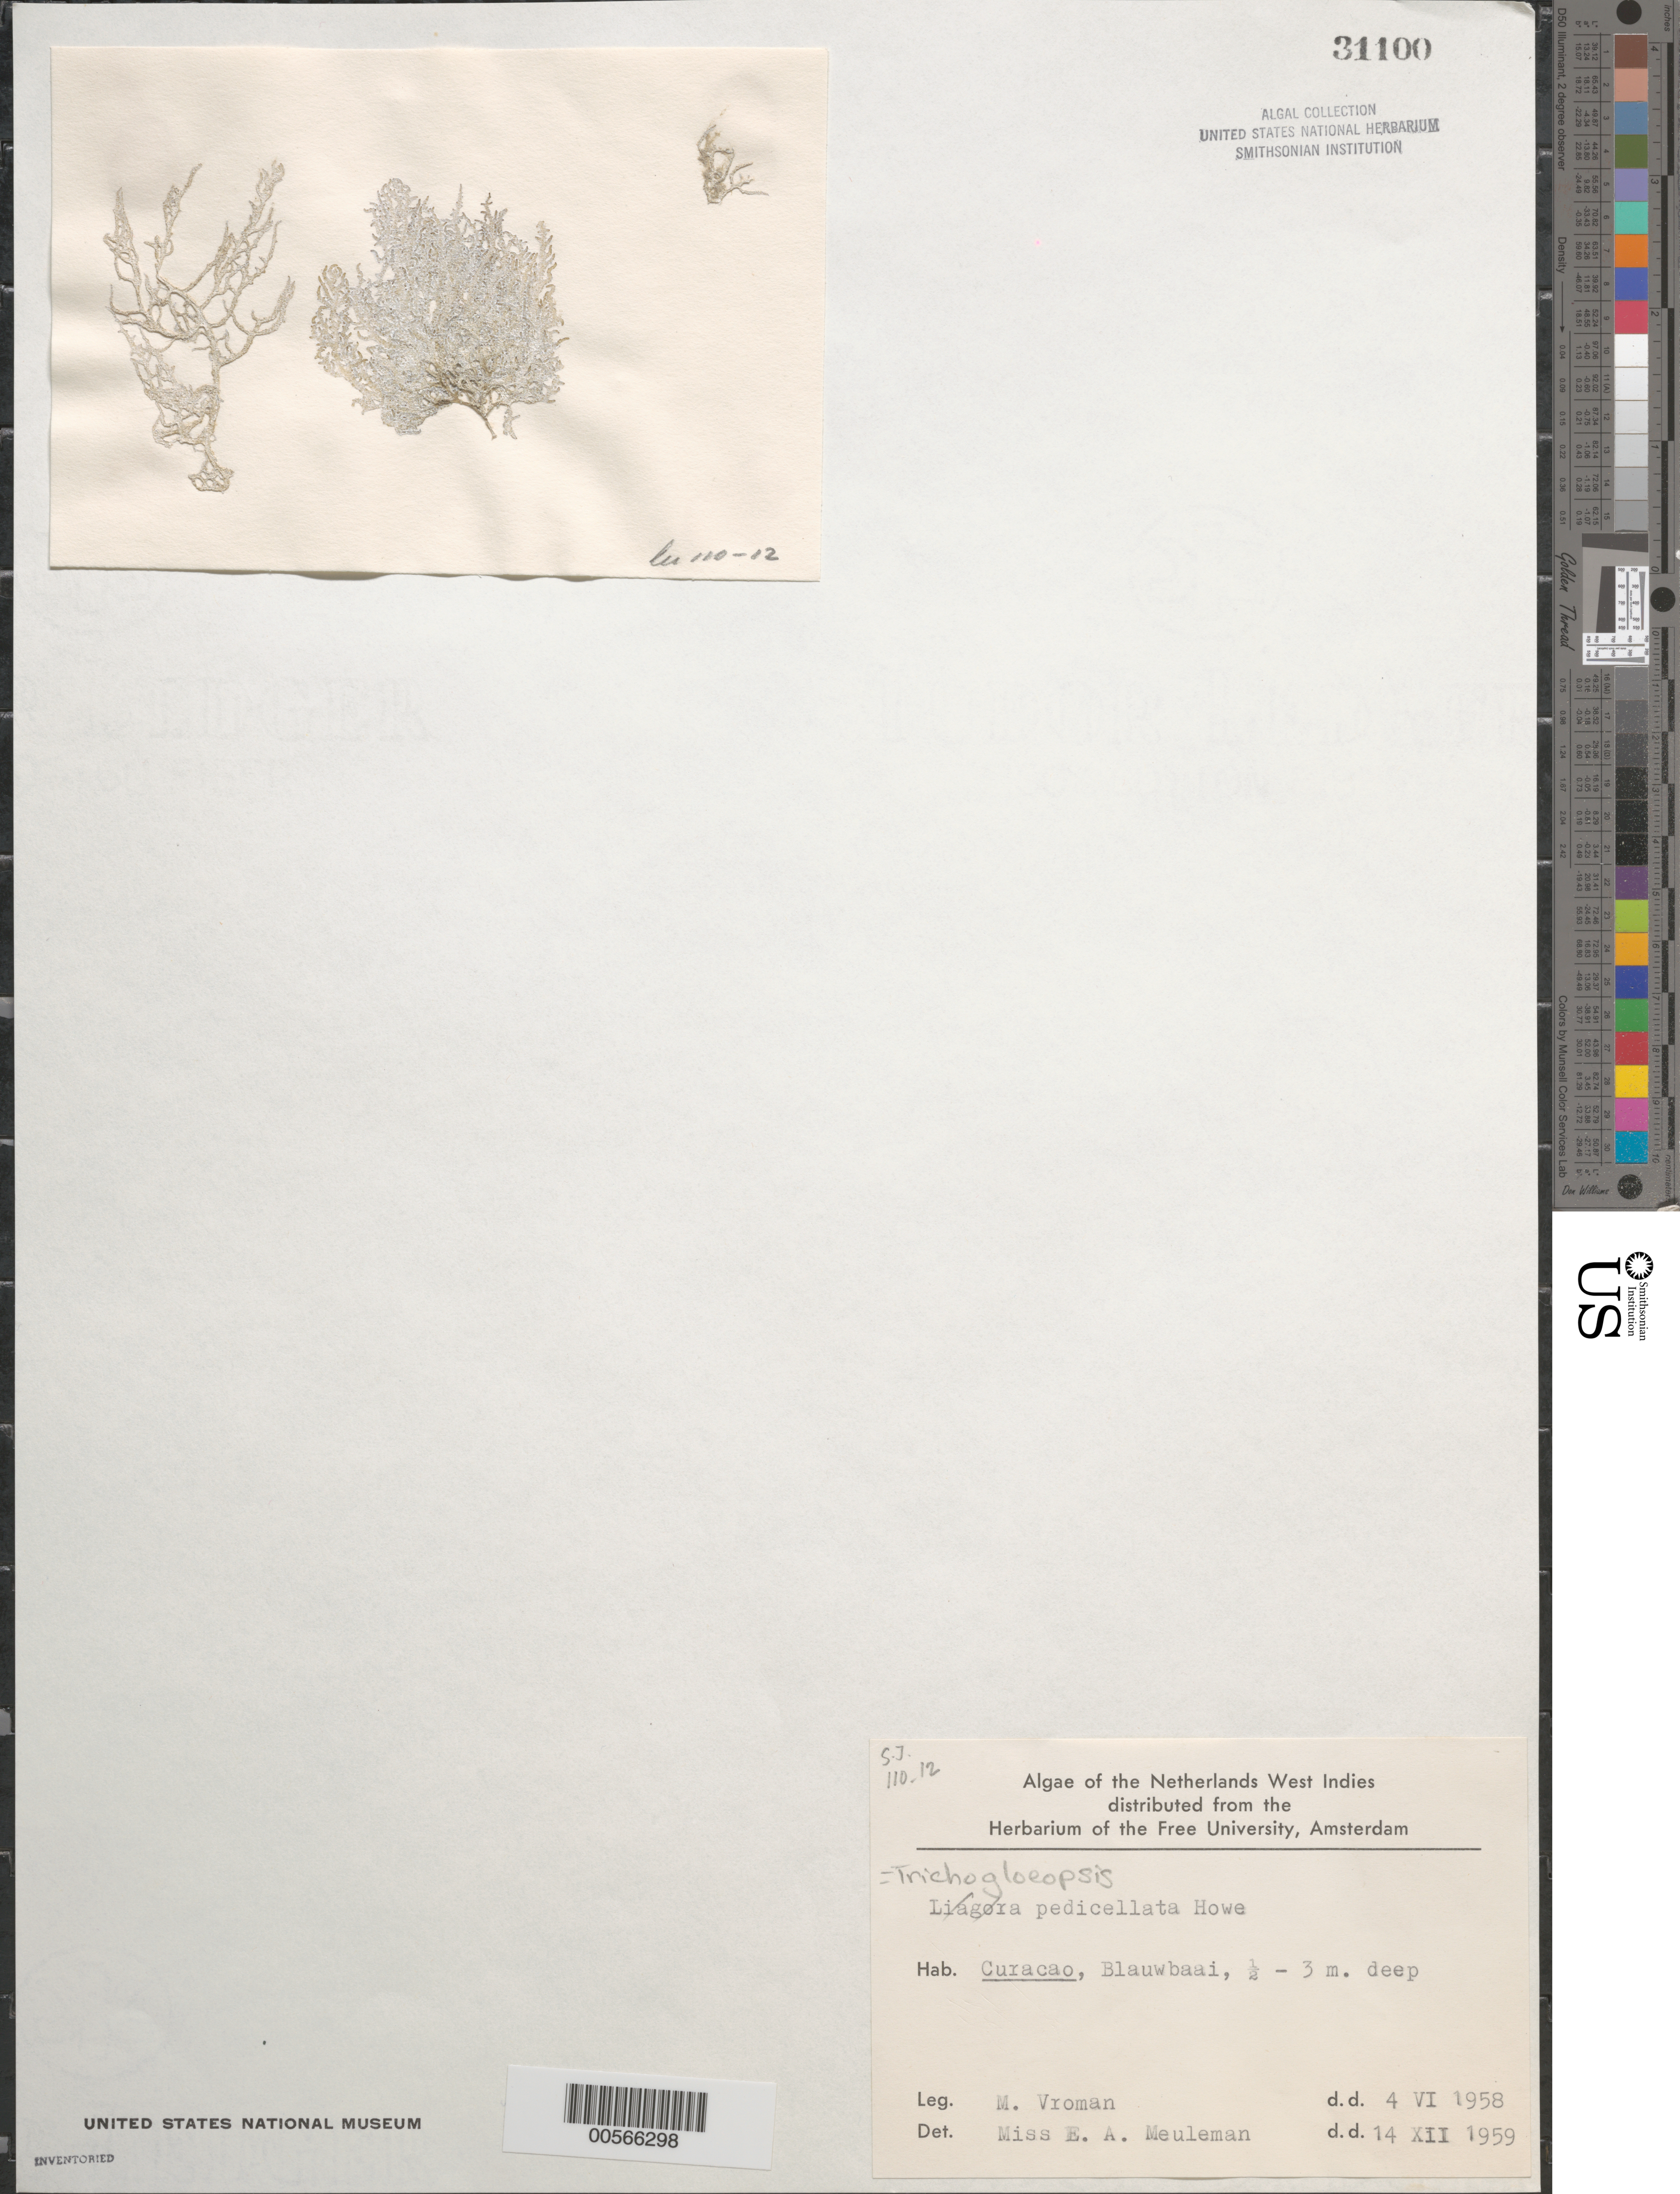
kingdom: Plantae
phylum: Rhodophyta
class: Florideophyceae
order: Nemaliales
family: Liagoraceae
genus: Trichogloeopsis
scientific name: Trichogloeopsis pedicellata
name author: (M. Howe in Britton & Millsp.) I.A. Abbott & Doty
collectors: M. Vroman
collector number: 110-12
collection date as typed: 04 Jun 1958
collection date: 1958-06-04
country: Curaçao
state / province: ABC Islands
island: Curaçao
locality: Blauw Baai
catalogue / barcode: US 31100